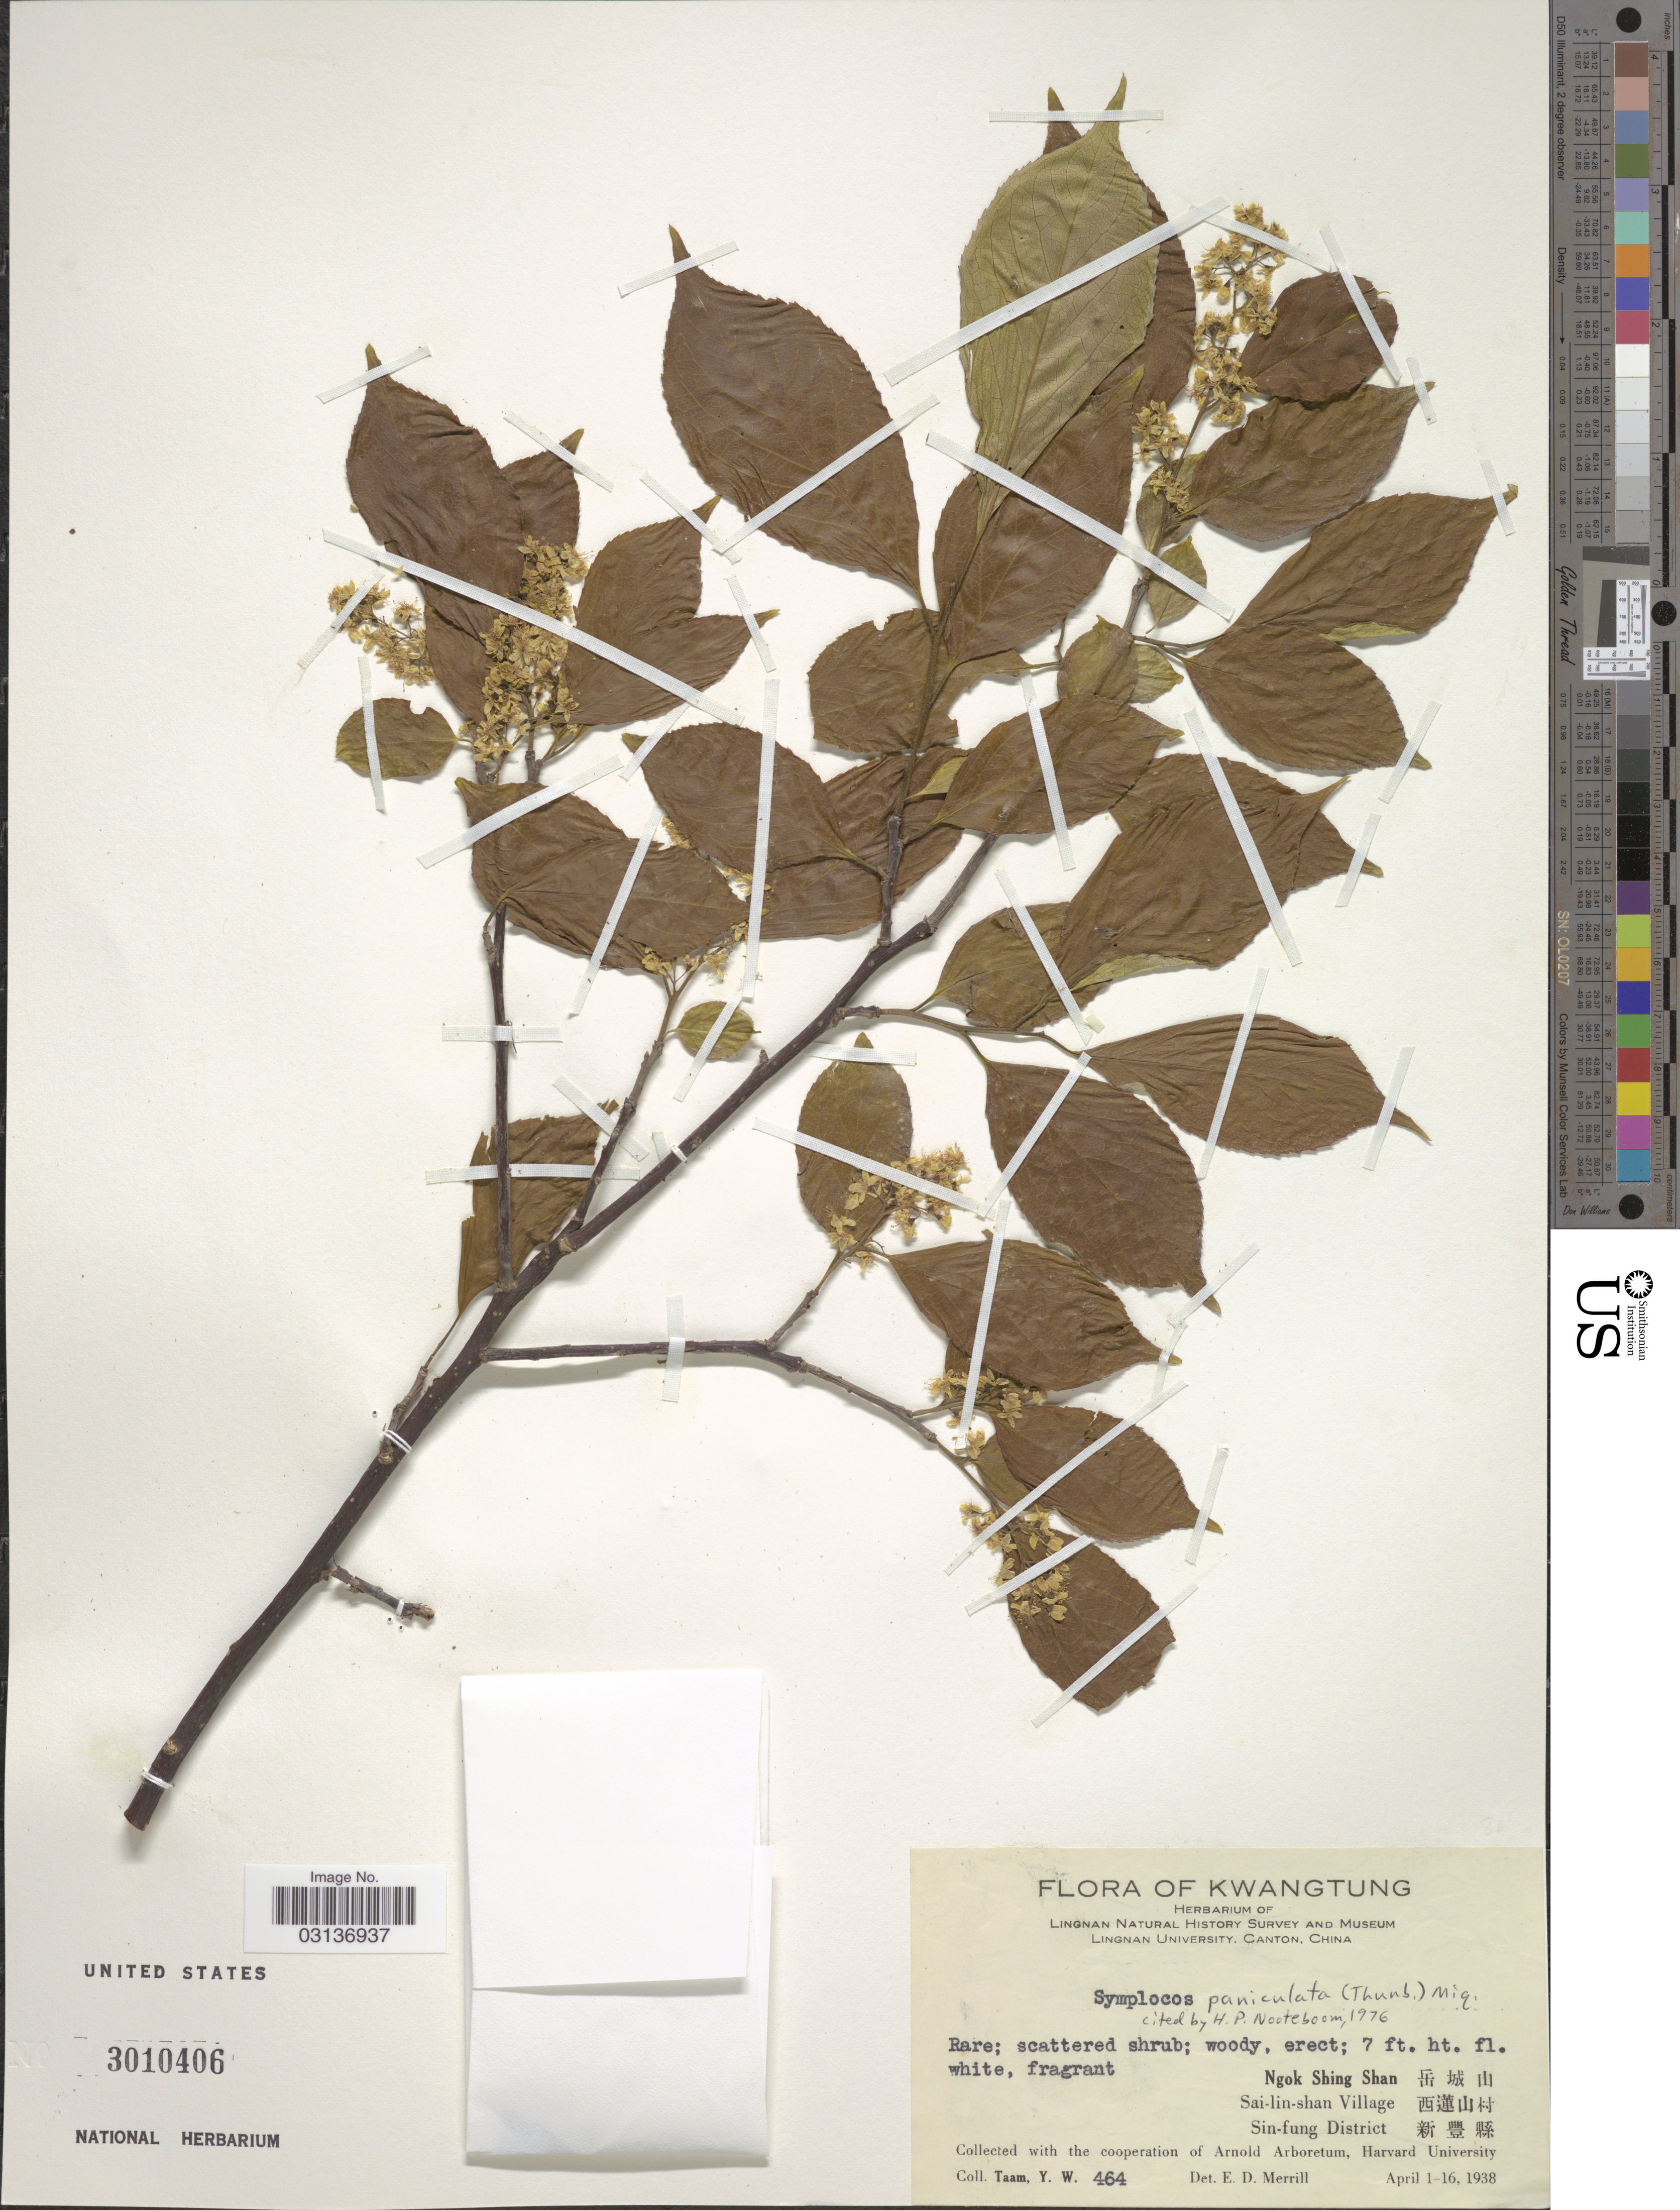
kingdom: Plantae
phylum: Tracheophyta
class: Magnoliopsida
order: Ericales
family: Symplocaceae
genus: Symplocos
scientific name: Symplocos paniculata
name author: Miq.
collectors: Y. W. Taam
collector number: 464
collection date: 1938-04-01/1938-04-16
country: China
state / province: Guangdong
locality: Kwangtung. Ngok Shing Shan. Sai-lin-shan Village. Sin-fung District.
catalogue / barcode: US 3010406